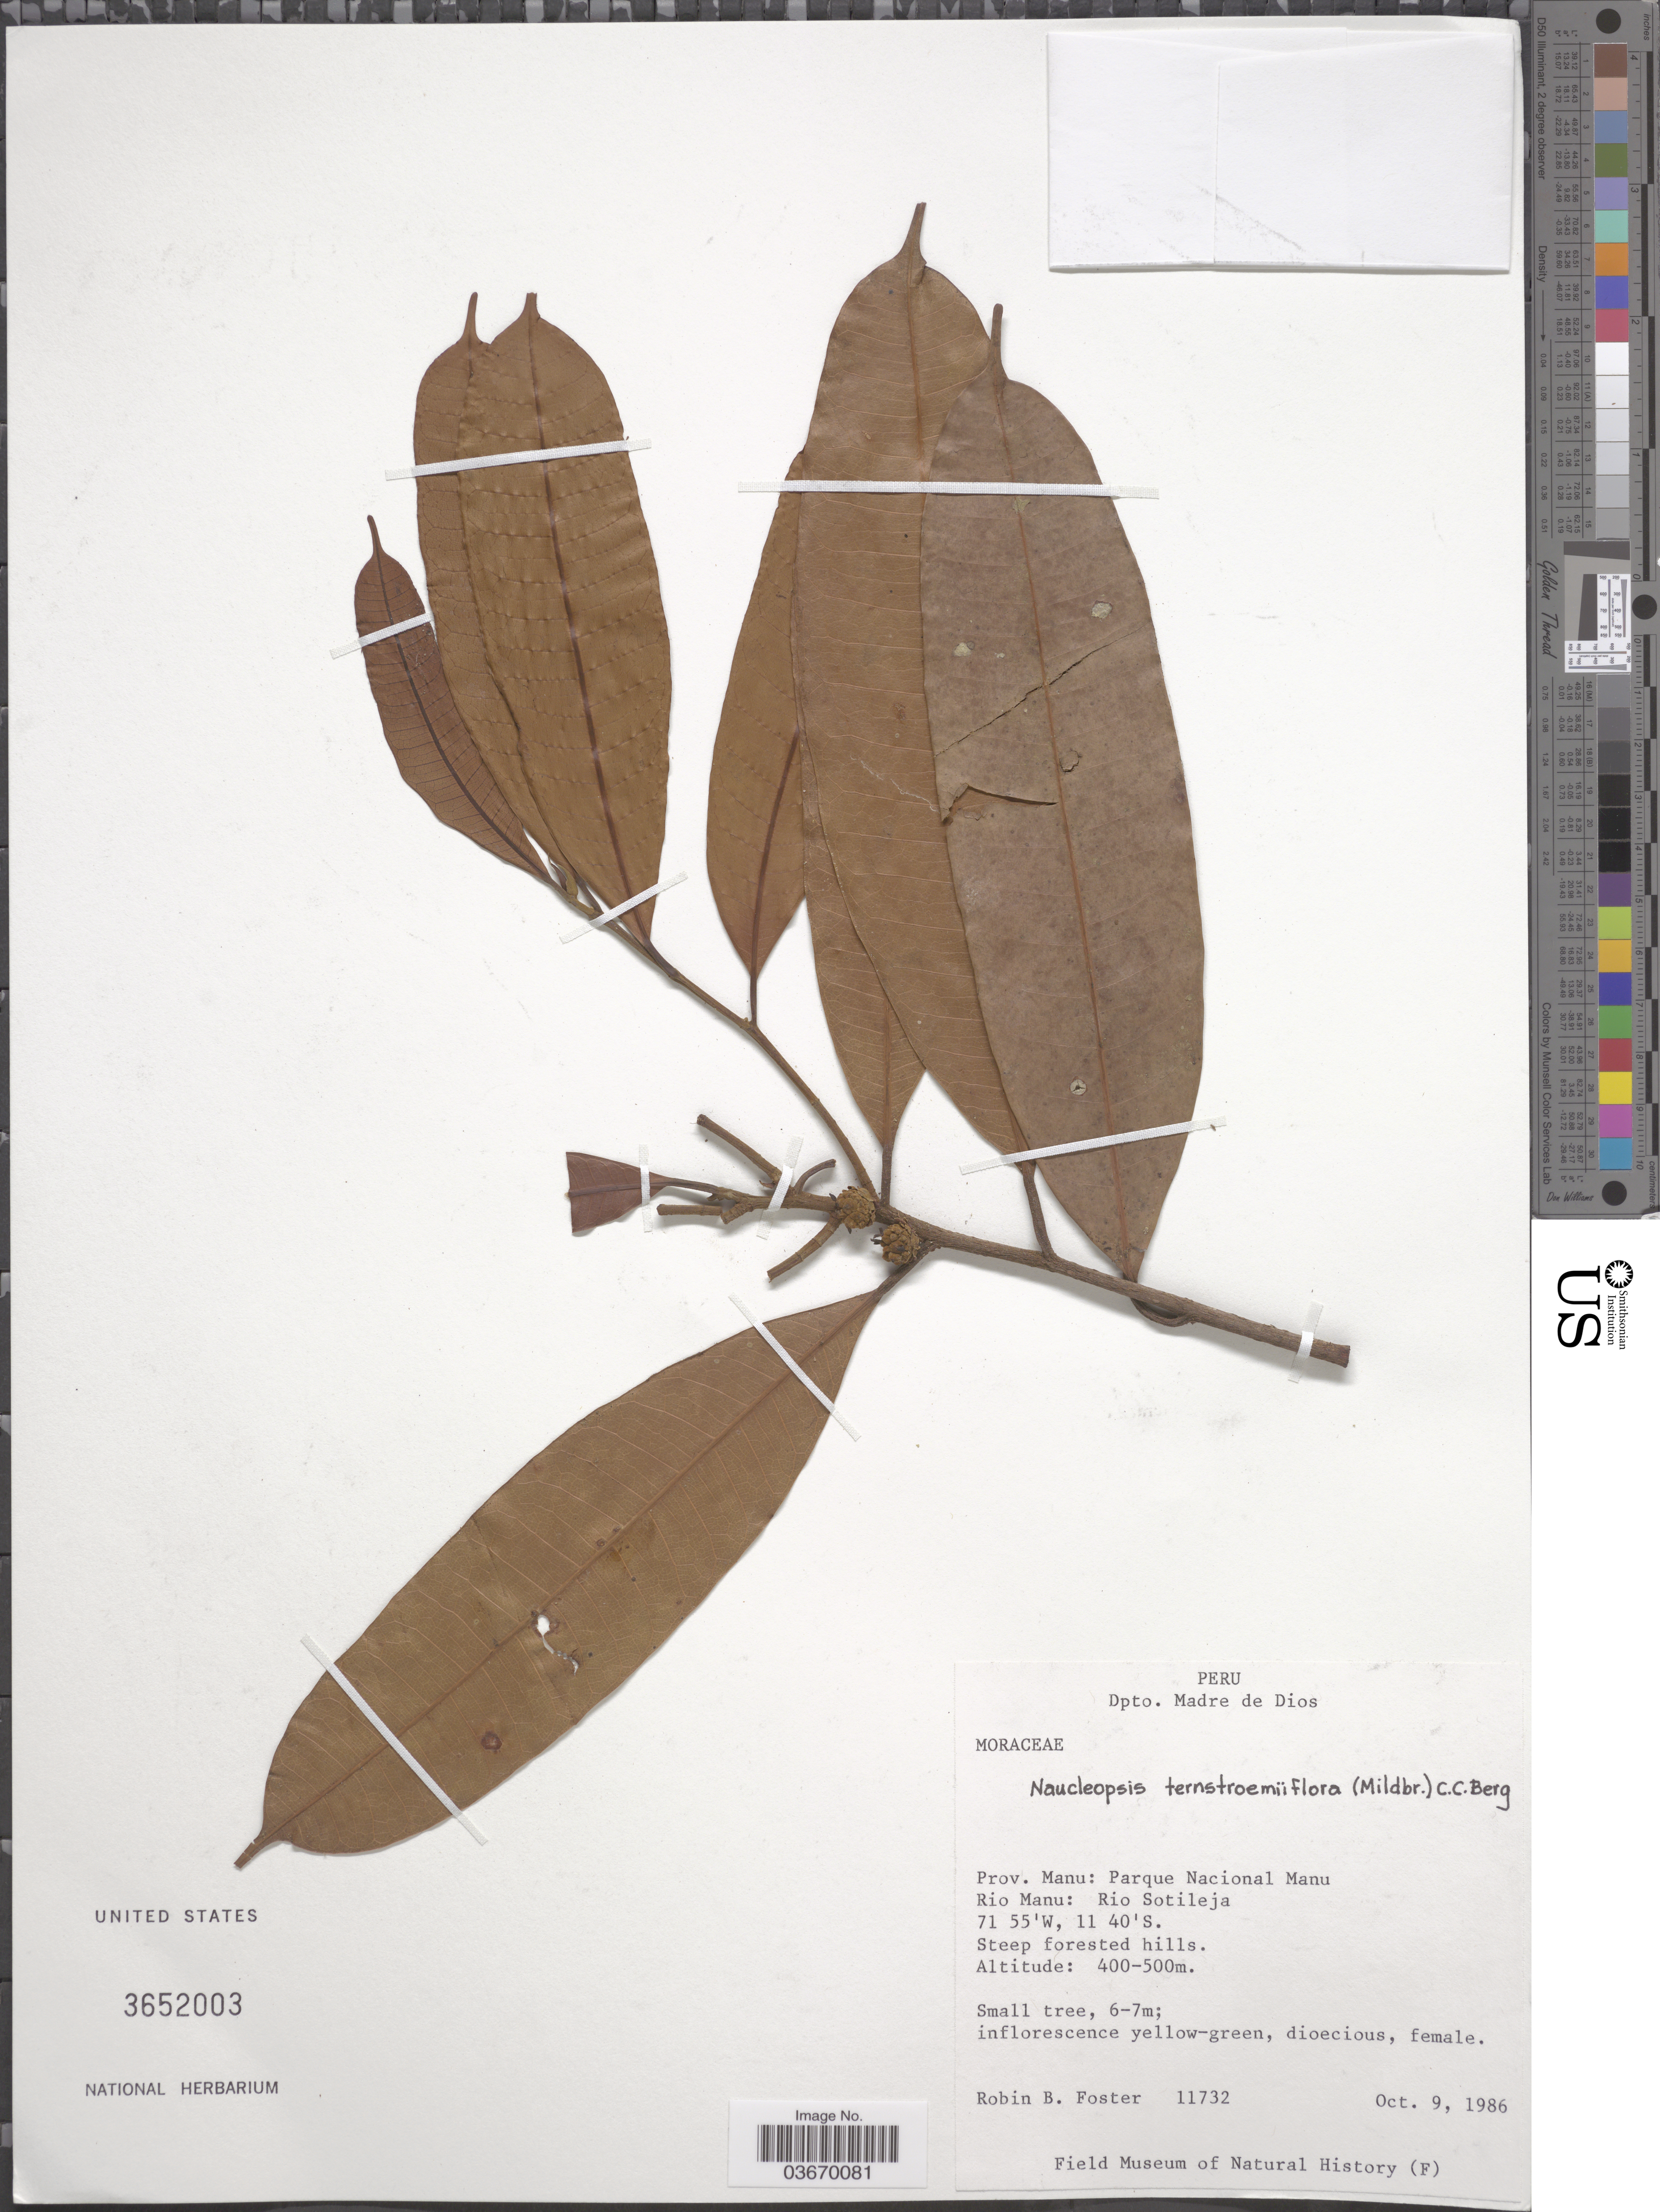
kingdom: Plantae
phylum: Tracheophyta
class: Magnoliopsida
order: Rosales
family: Moraceae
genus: Naucleopsis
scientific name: Naucleopsis ternstroemiiflora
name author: (Mildbr.) C.C. Berg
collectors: R. B. Foster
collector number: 11732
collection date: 1986-10-09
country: Peru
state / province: Madre de Dios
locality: Dpto. Madre de Dios. Prov. Manu: Parque Nacional Manu. Rio Manu: Rio Sotileja.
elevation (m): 400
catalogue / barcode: US 3652003